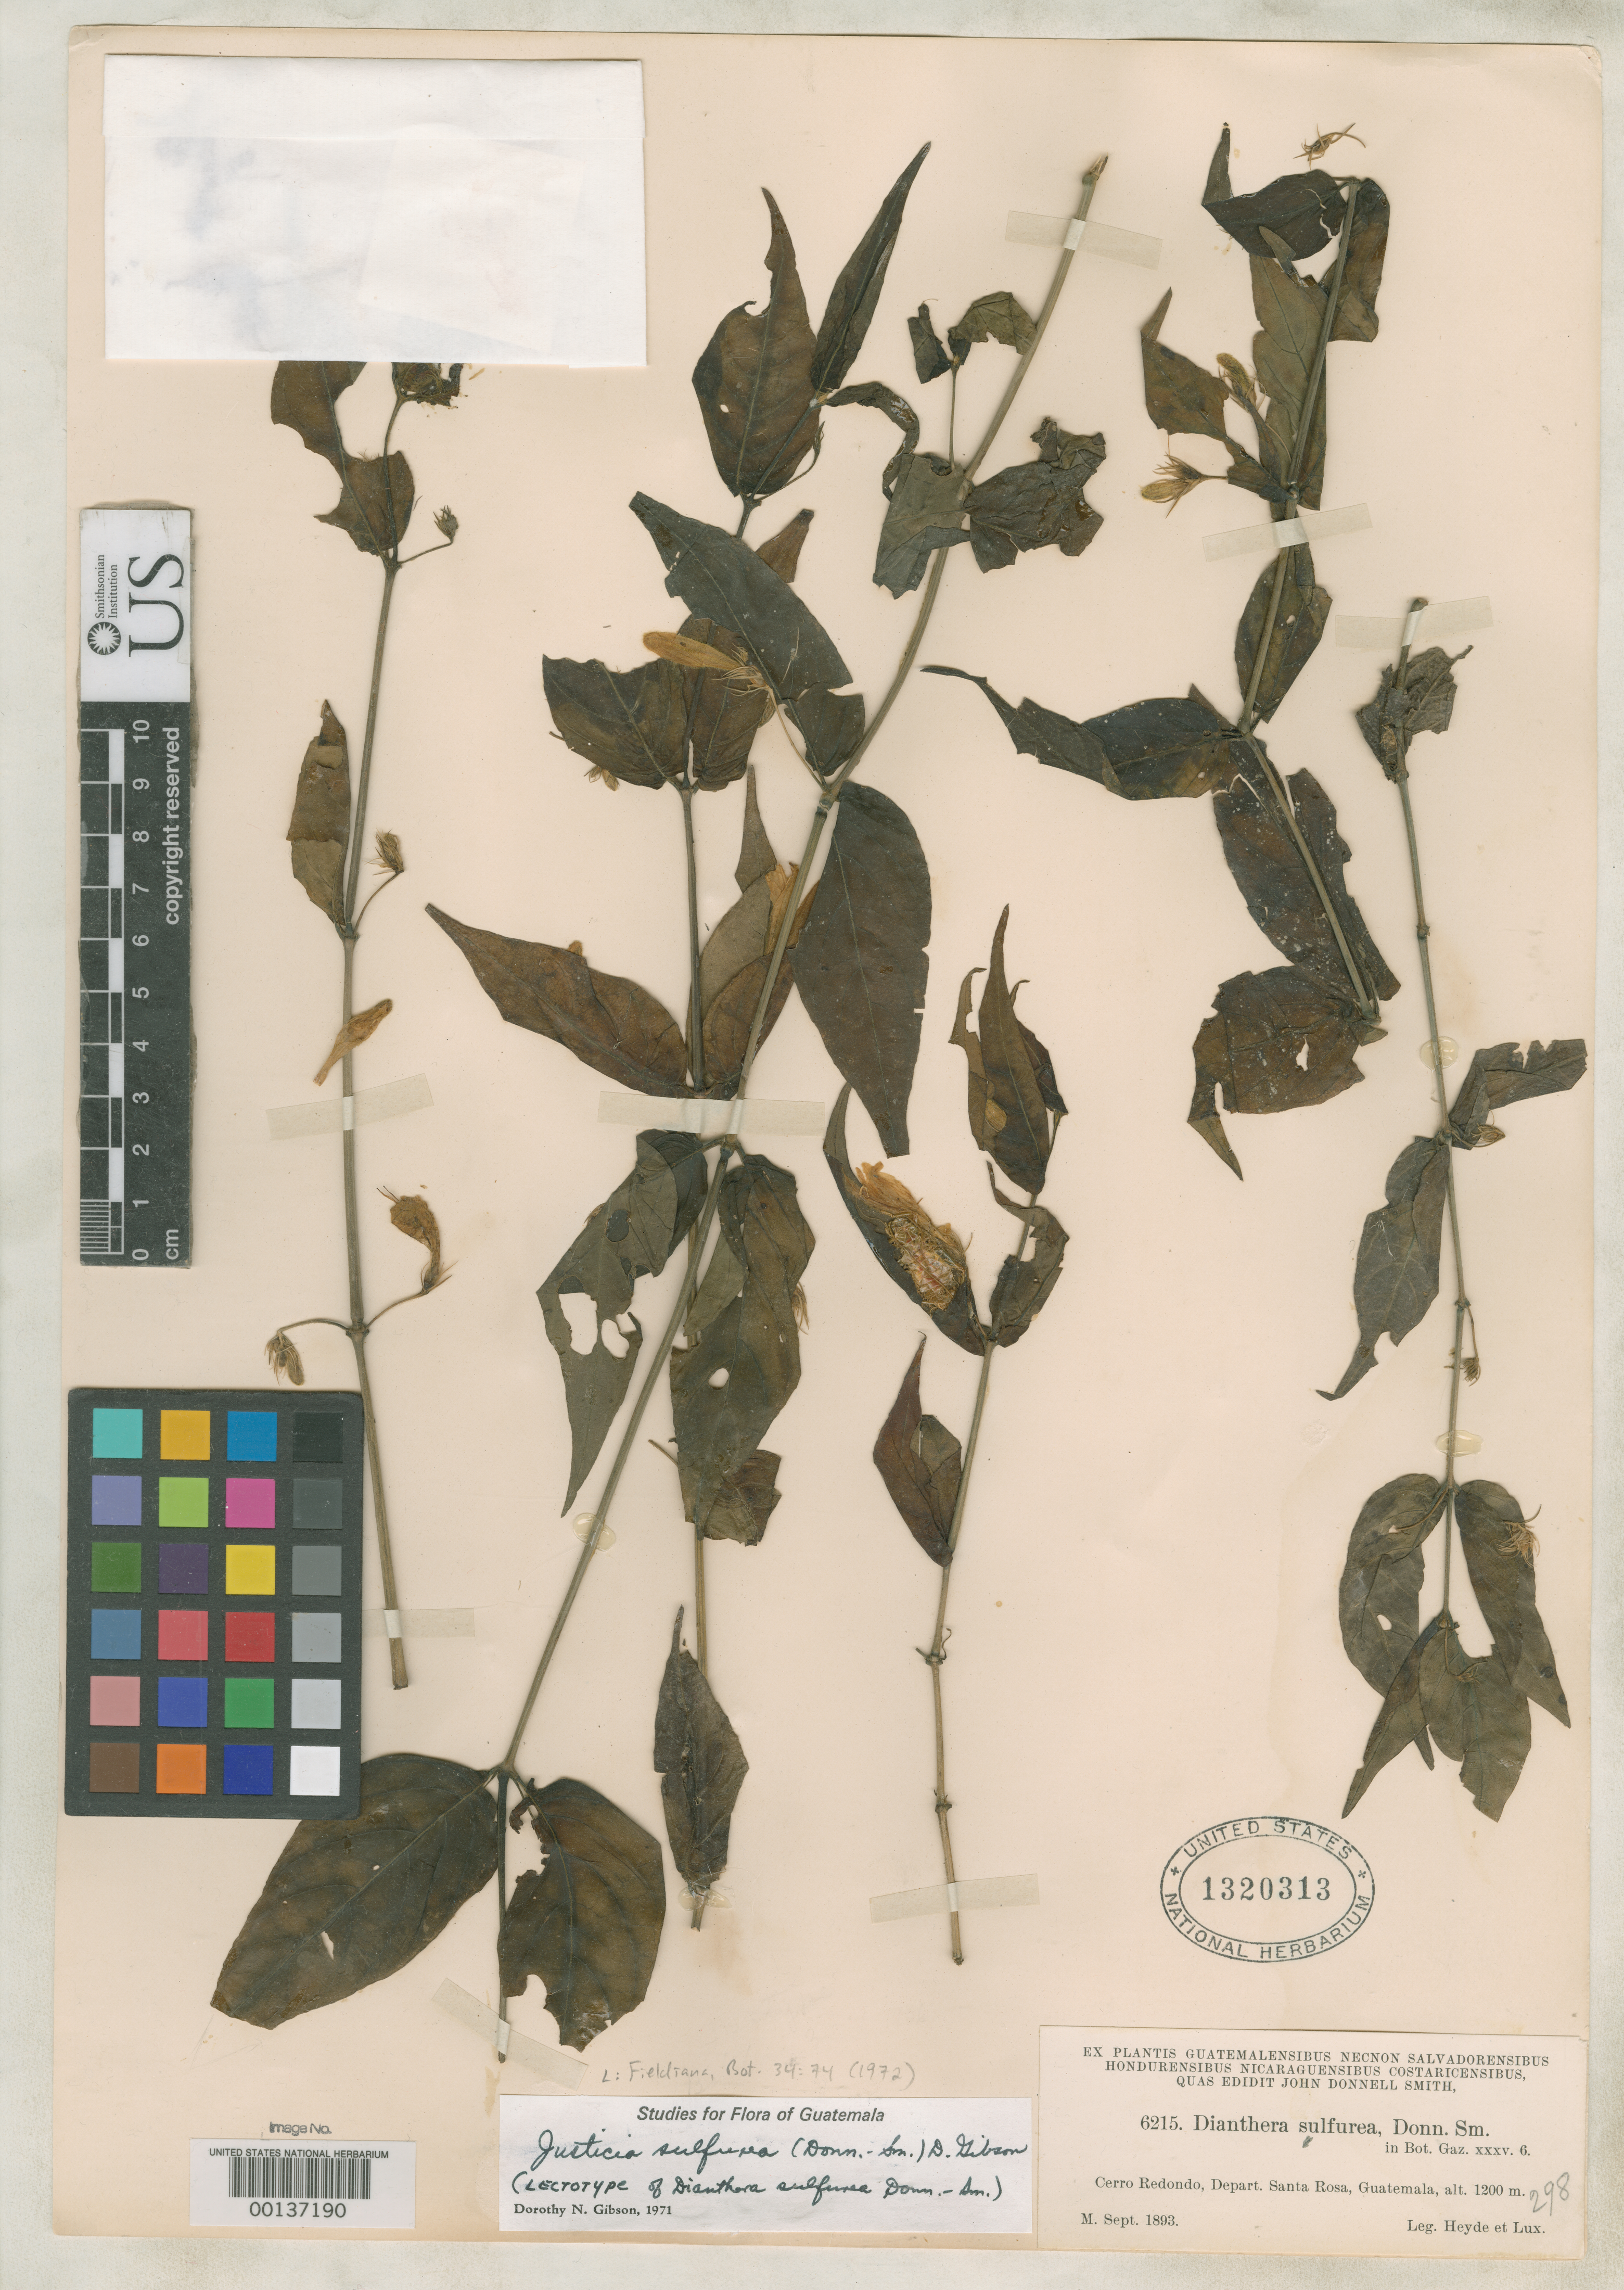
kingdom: Plantae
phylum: Tracheophyta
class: Magnoliopsida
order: Lamiales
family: Acanthaceae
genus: Dianthera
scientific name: Dianthera sulfurea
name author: Donn. Sm.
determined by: Gibson, D. N.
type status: Lectotype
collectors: E. T. Heyde & E. Lux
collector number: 6215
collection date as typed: Sep 1893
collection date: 1893-09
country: Guatemala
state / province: Santa Rosa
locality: Cerro Redondo, Depart. Santa Rosa, Guatemala.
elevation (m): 1200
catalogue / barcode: US 1320313